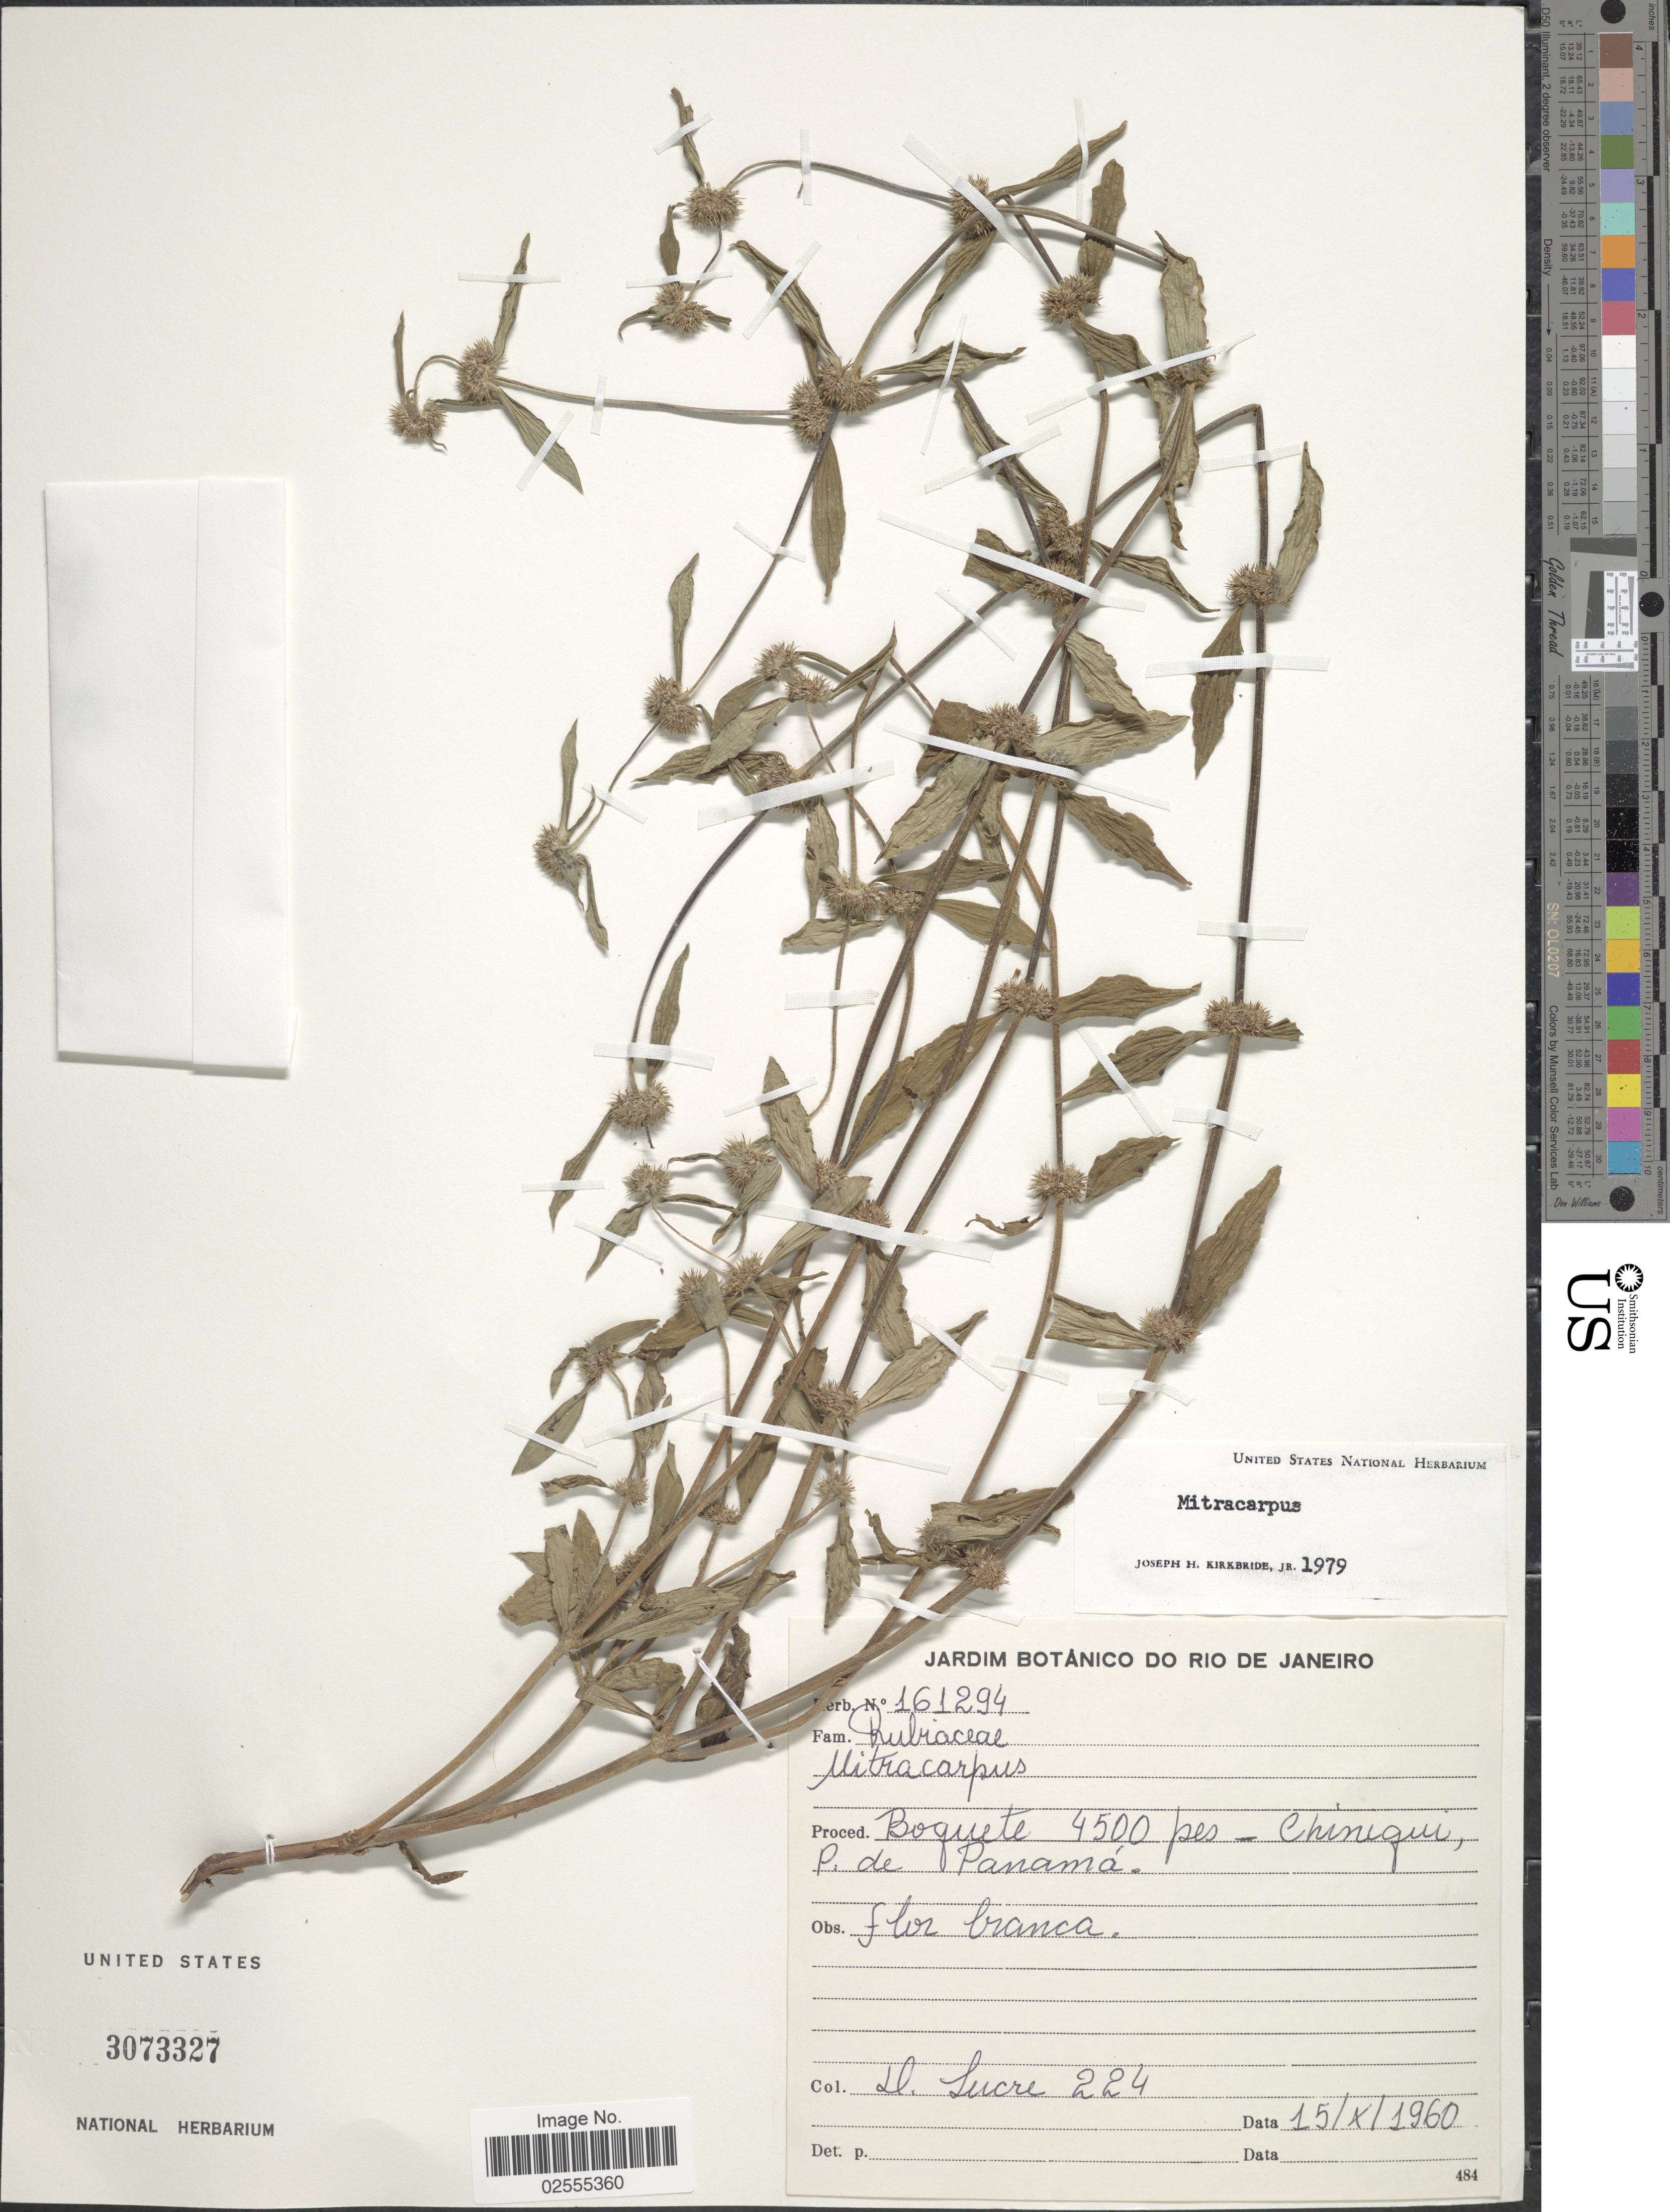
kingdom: Plantae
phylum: Tracheophyta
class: Magnoliopsida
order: Gentianales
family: Rubiaceae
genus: Mitracarpus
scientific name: Mitracarpus sp.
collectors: D. Sucre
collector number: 224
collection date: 1960-10-15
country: Panama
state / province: Chiriqui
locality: Boguete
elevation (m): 1372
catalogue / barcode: US 3073327